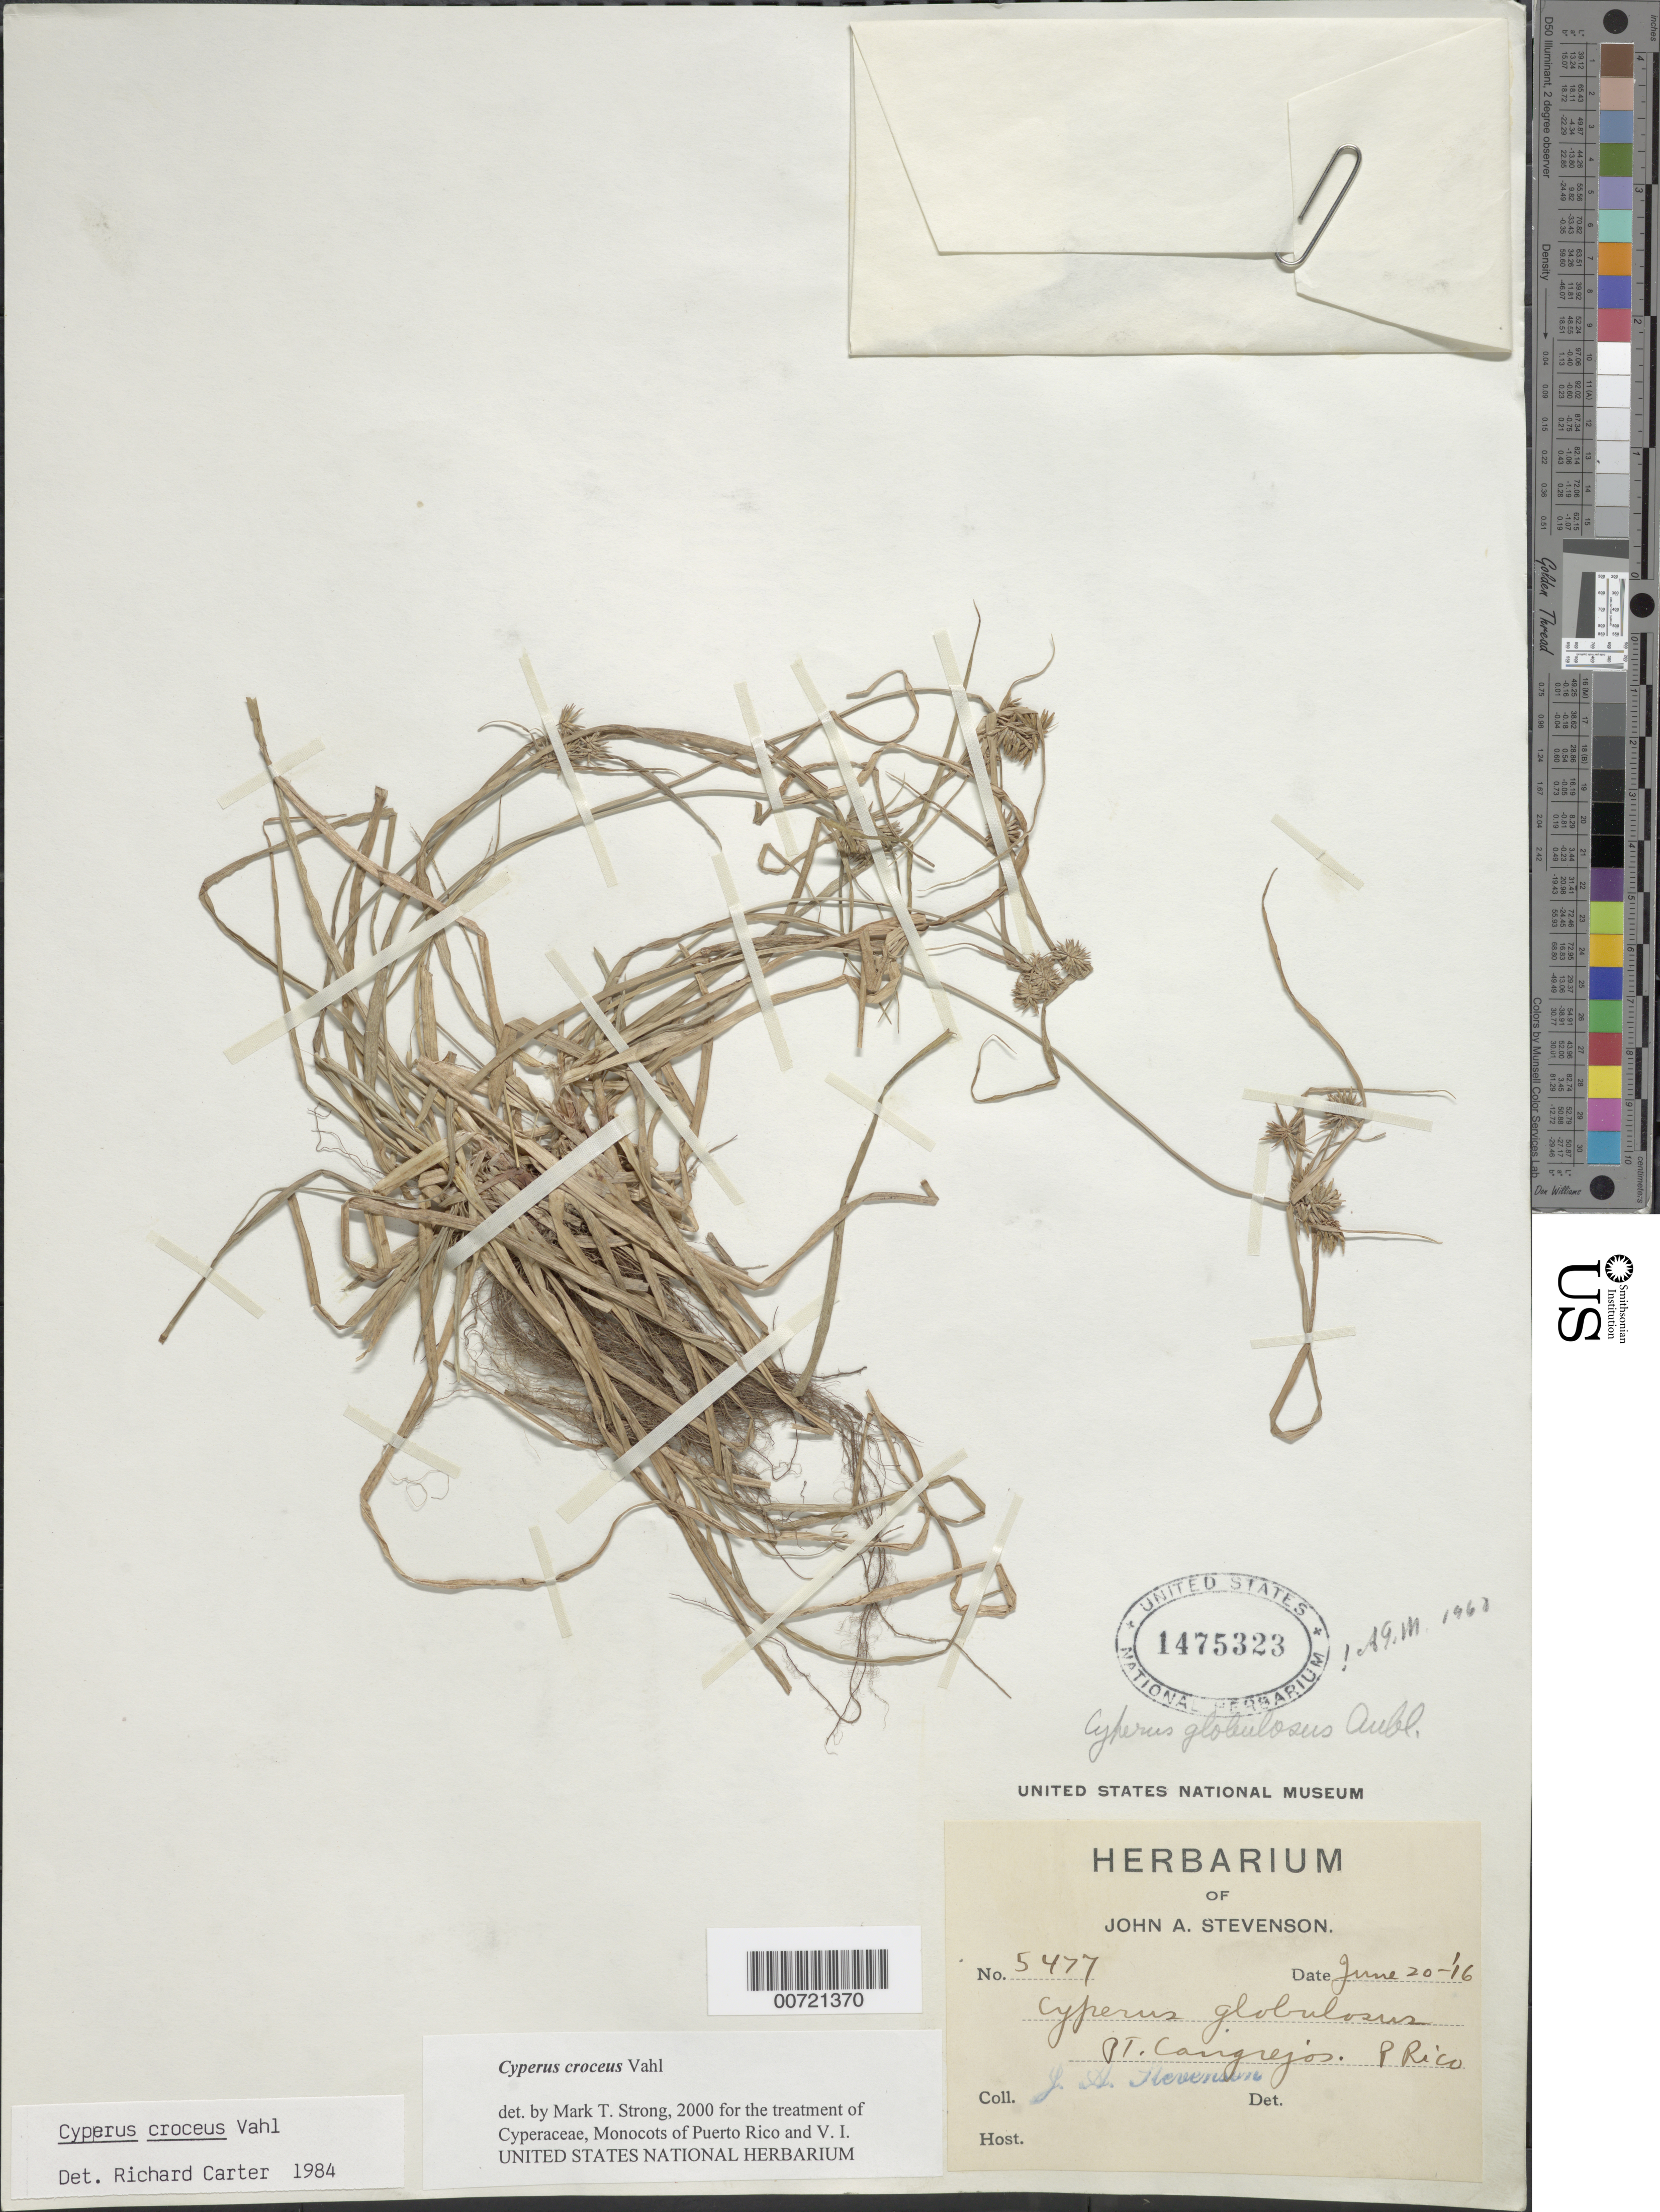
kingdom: Plantae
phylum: Tracheophyta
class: Liliopsida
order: Poales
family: Cyperaceae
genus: Cyperus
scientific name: Cyperus croceus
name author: Vahl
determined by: Strong, M. T., (US), Smithsonian Institution - National Museum of Natural History (UNITED STATES)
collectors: J. Stevenson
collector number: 5477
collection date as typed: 20 Jun 1916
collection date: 1916-06-20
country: Puerto Rico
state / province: Carolina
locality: Pt. Cangrejos.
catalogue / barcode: US 1475323